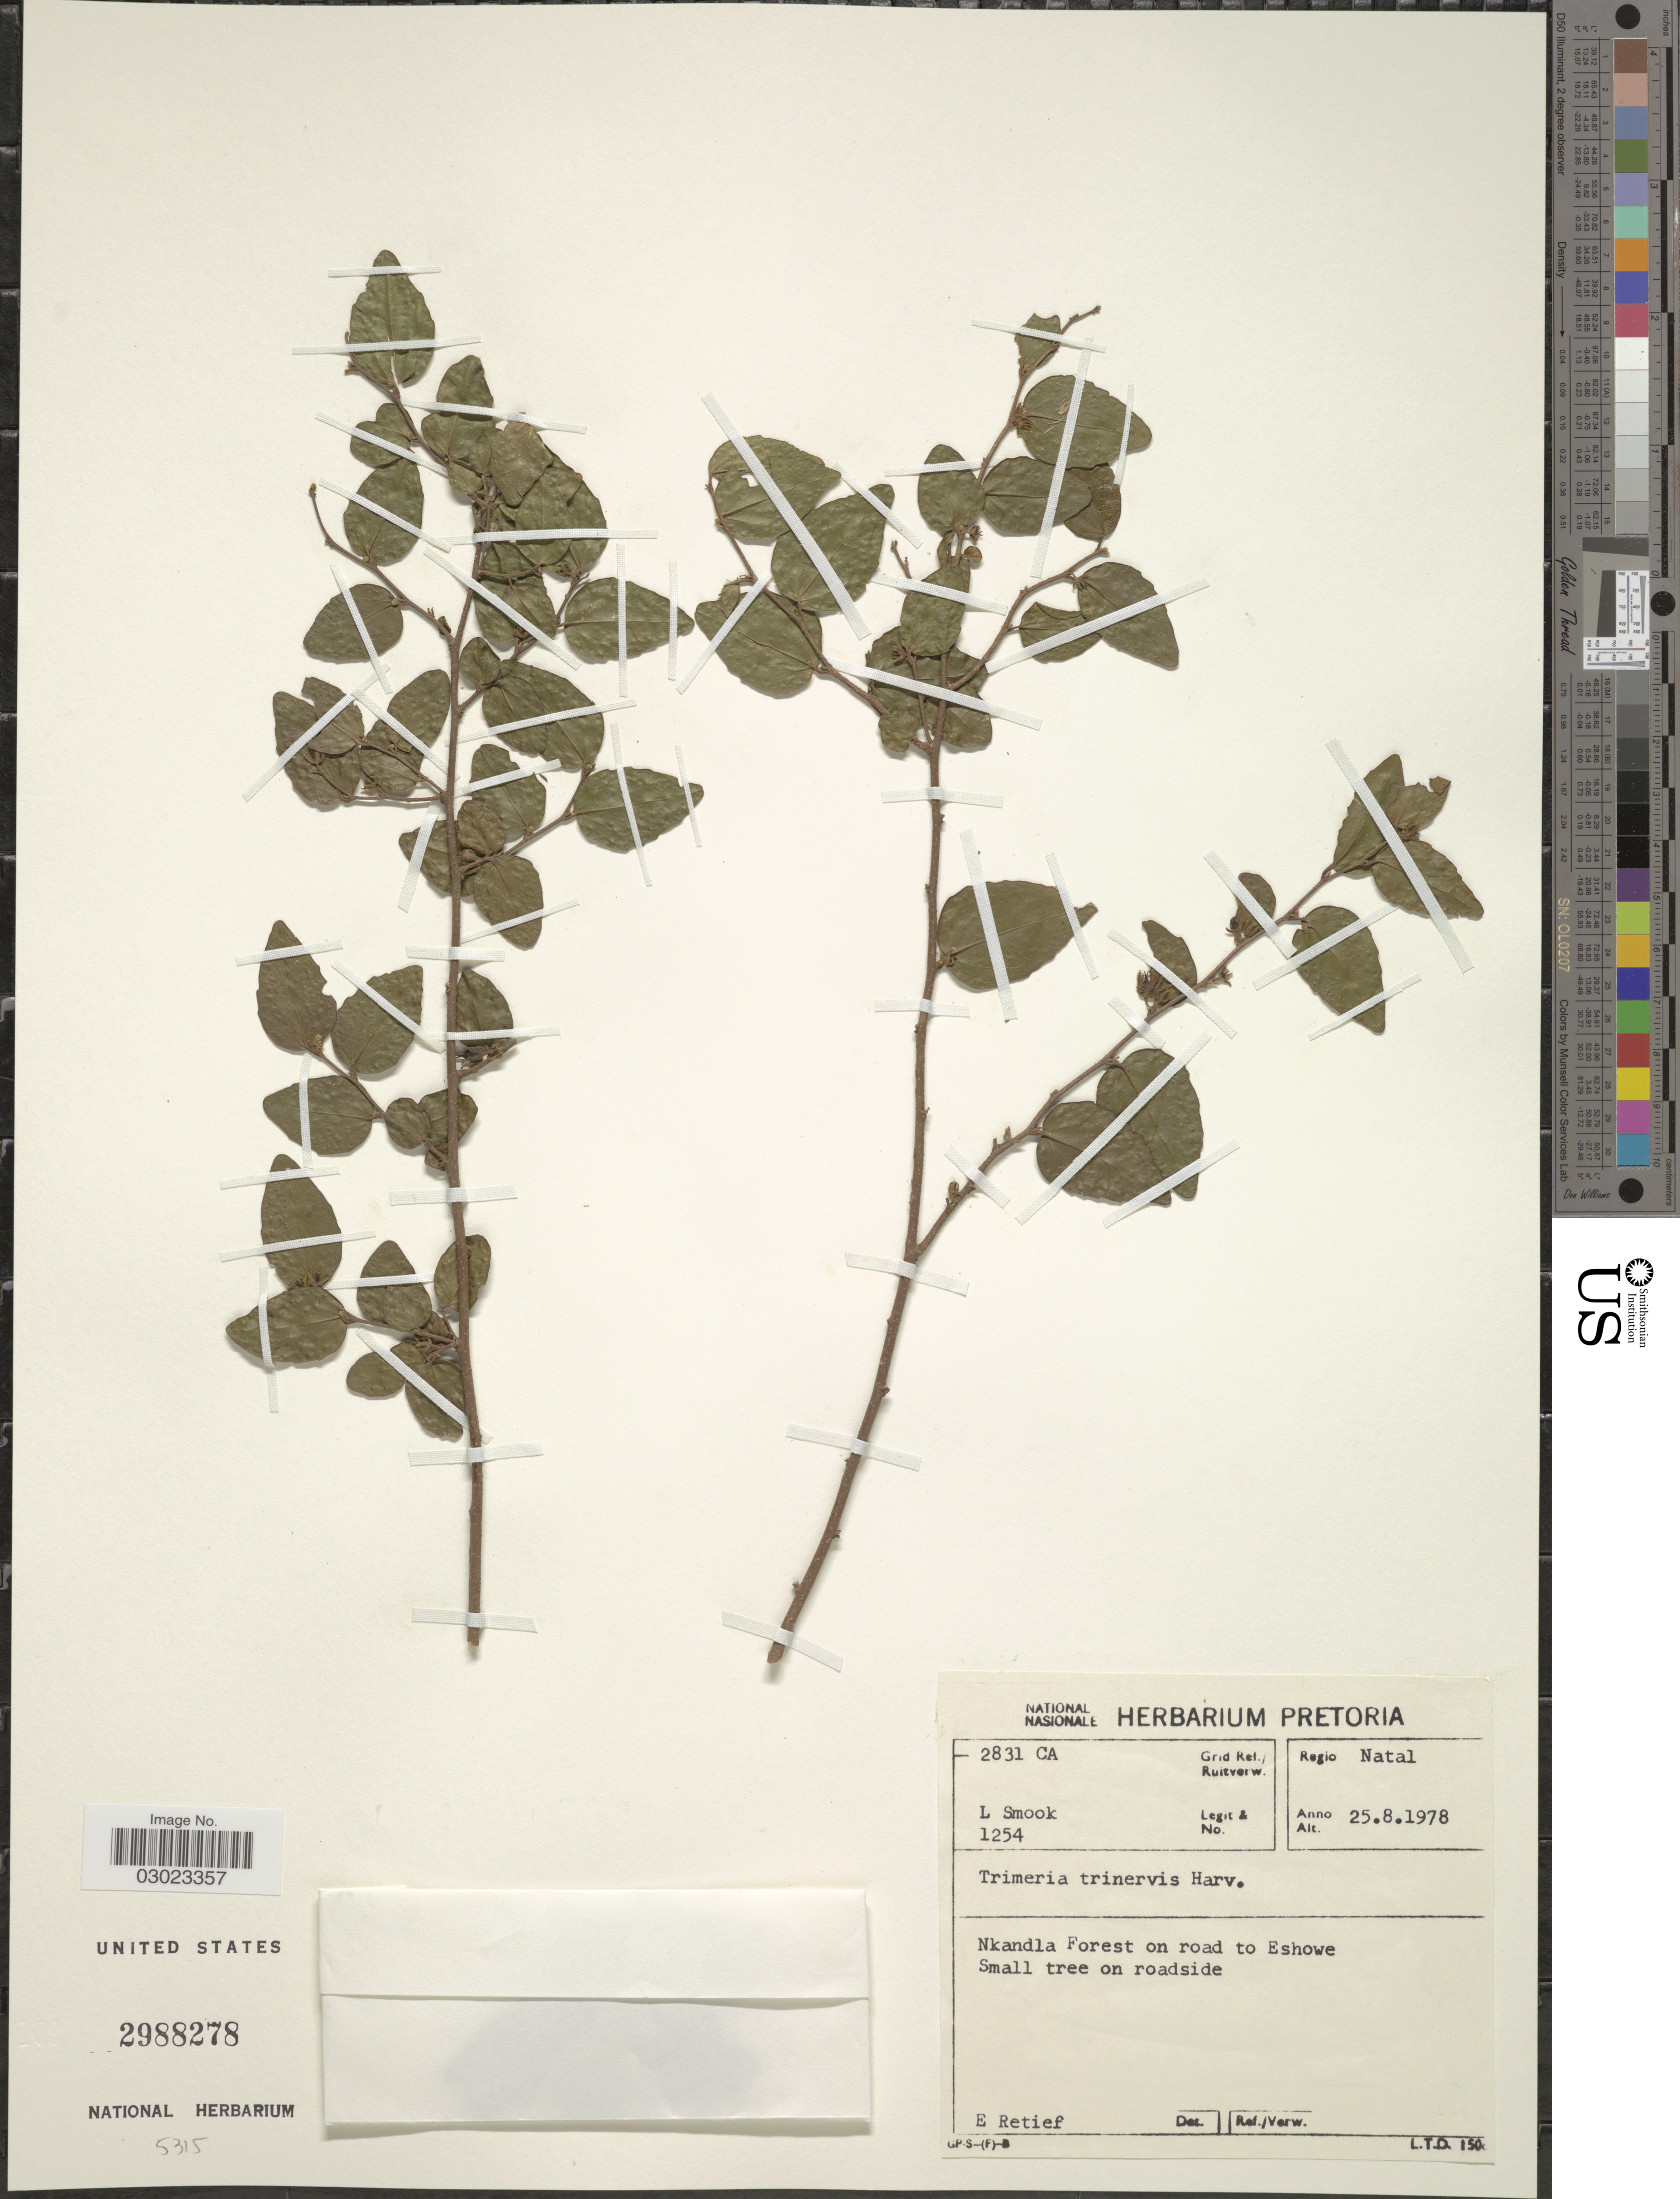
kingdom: Plantae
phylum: Tracheophyta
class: Magnoliopsida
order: Malpighiales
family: Salicaceae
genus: Trimeria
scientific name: Trimeria trinervis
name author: Harv.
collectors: L. Smook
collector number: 1254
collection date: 1978-08-25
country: South Africa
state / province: KwaZulu-Natal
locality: Grid Ref./Ruitverw. 2831 CA, Regio Natal, Nkandla Forest on road to Eshowe.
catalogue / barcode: US 2988278